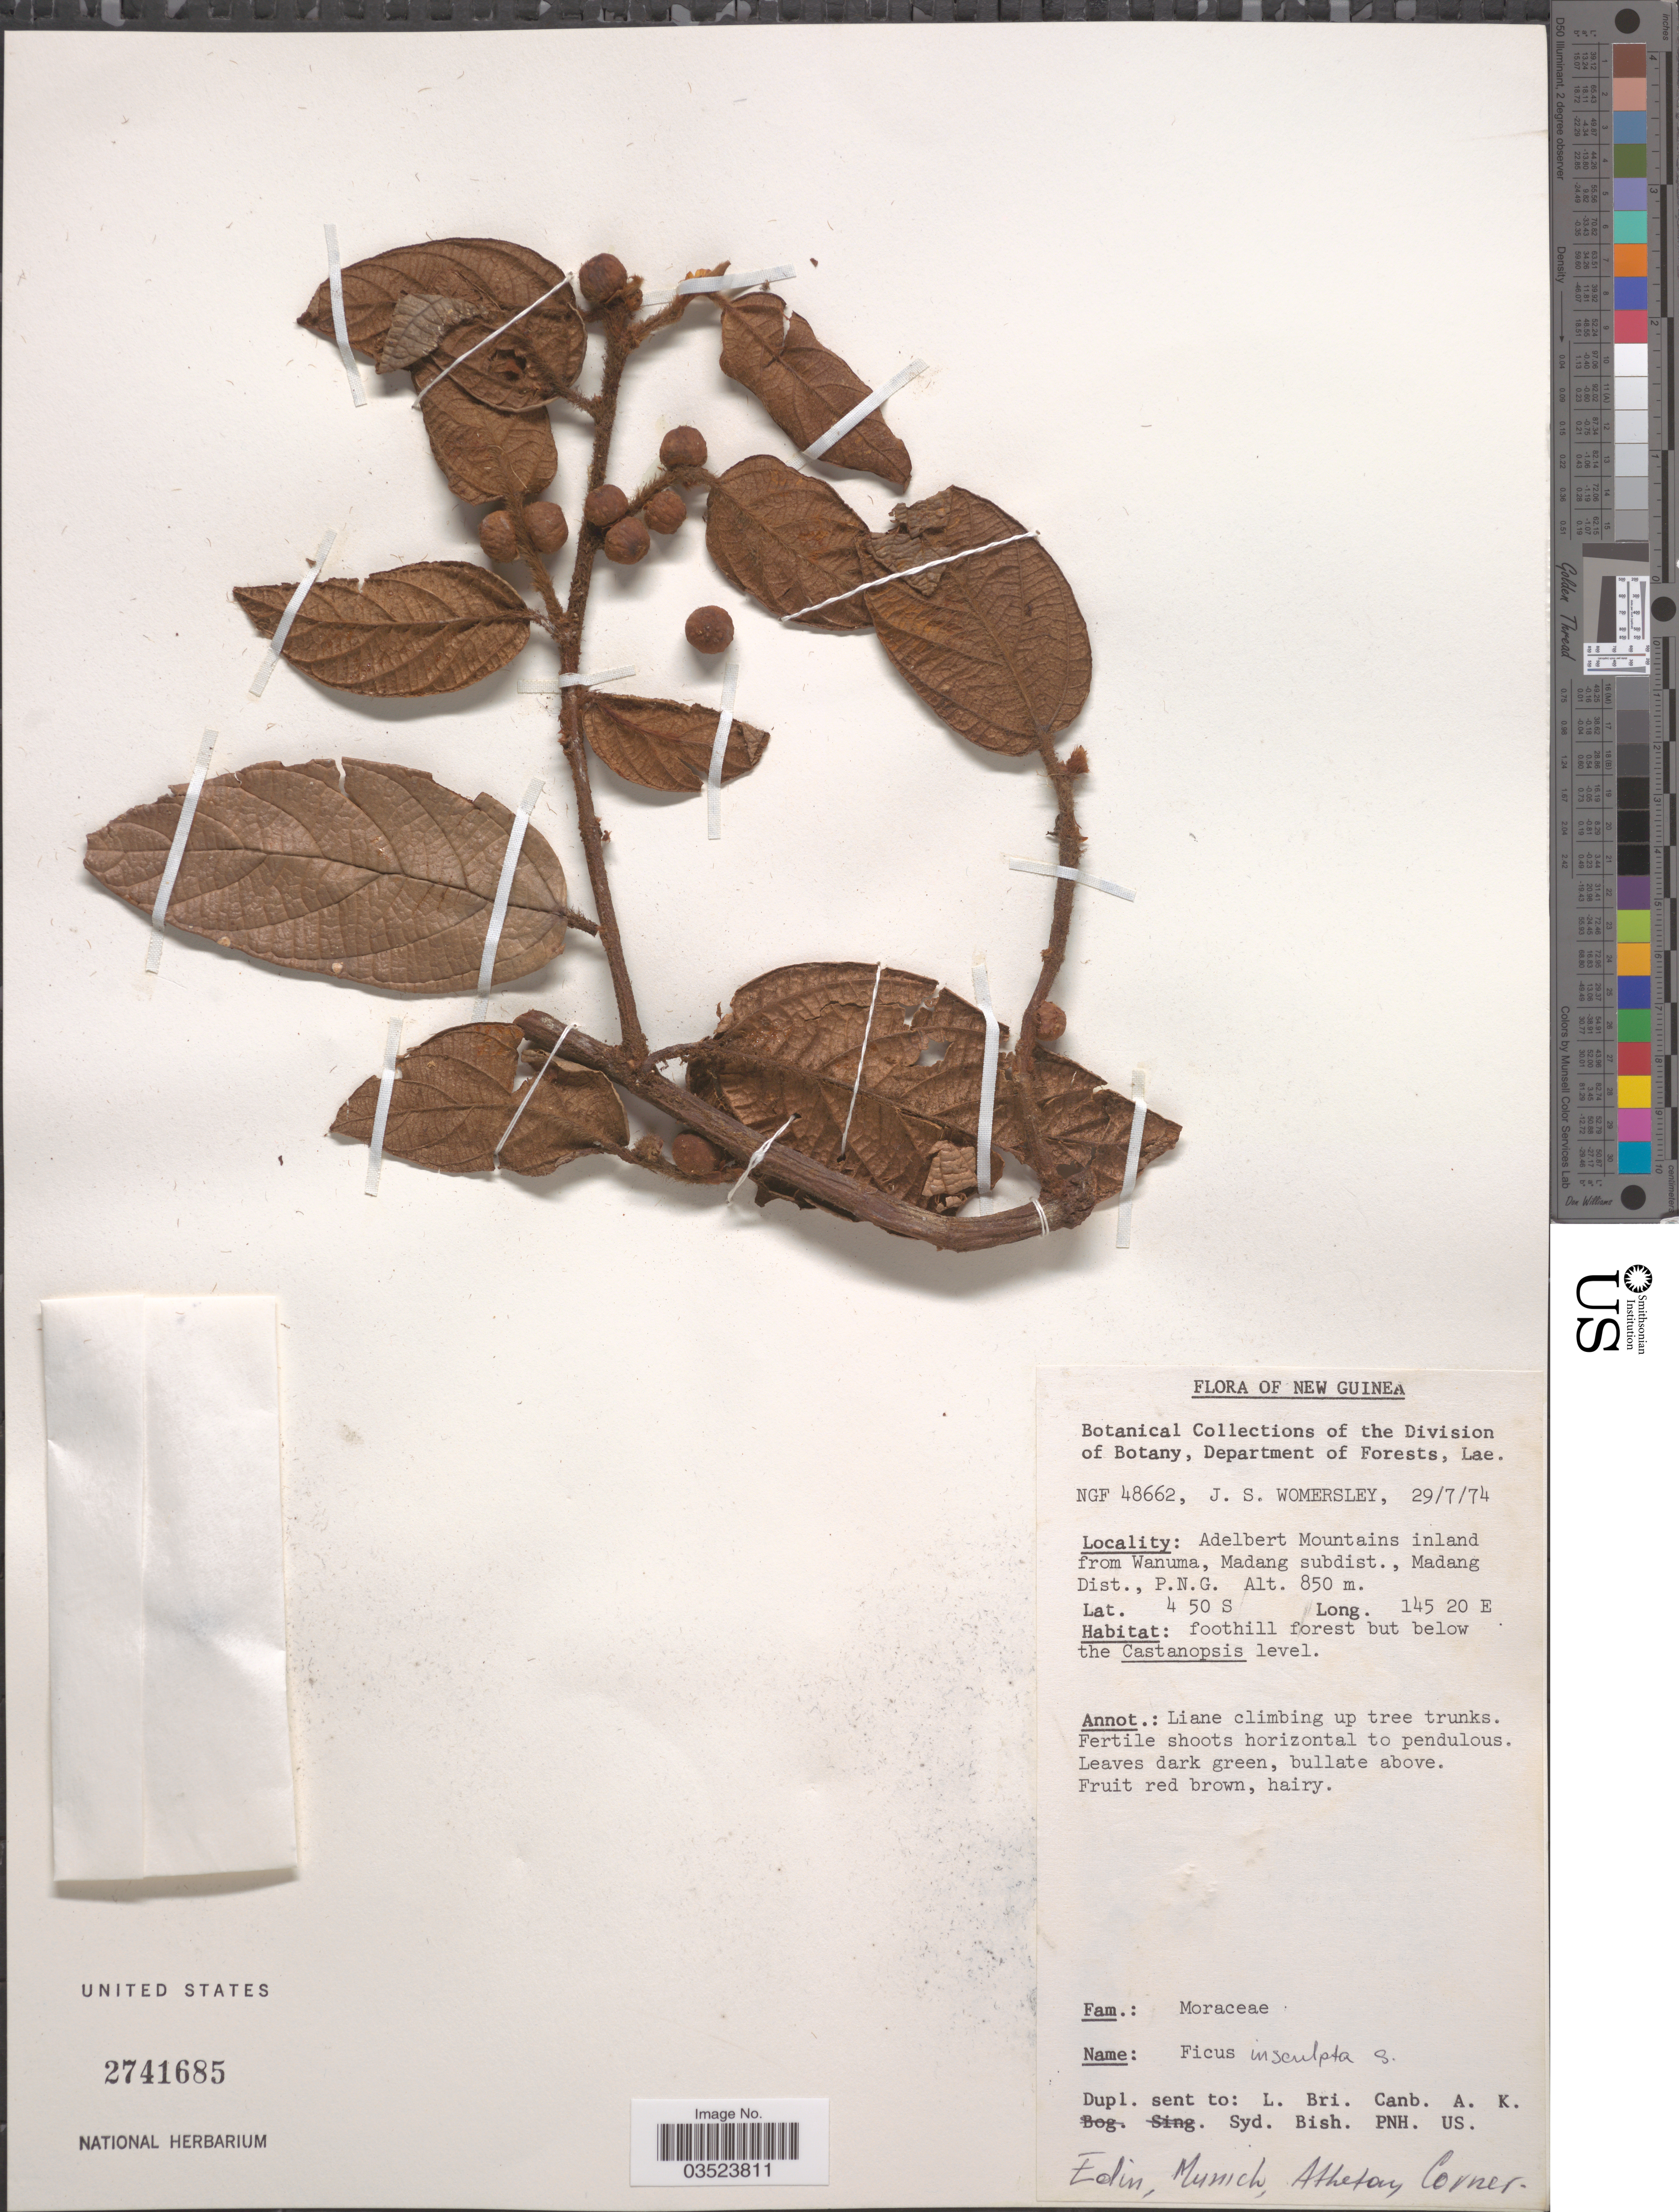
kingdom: Plantae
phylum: Tracheophyta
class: Magnoliopsida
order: Rosales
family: Moraceae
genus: Ficus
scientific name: Ficus insculpta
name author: Summerh.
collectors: J. S. Womersley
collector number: NGF48662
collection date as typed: Transcribed d/m/y: 29/7/74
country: Papua New Guinea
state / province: Madang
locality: New Guinea. Adelbert Mountains inland from Wanuma, Madang subdist., Madang Dist., P.N.G.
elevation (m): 850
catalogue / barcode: US 2741685